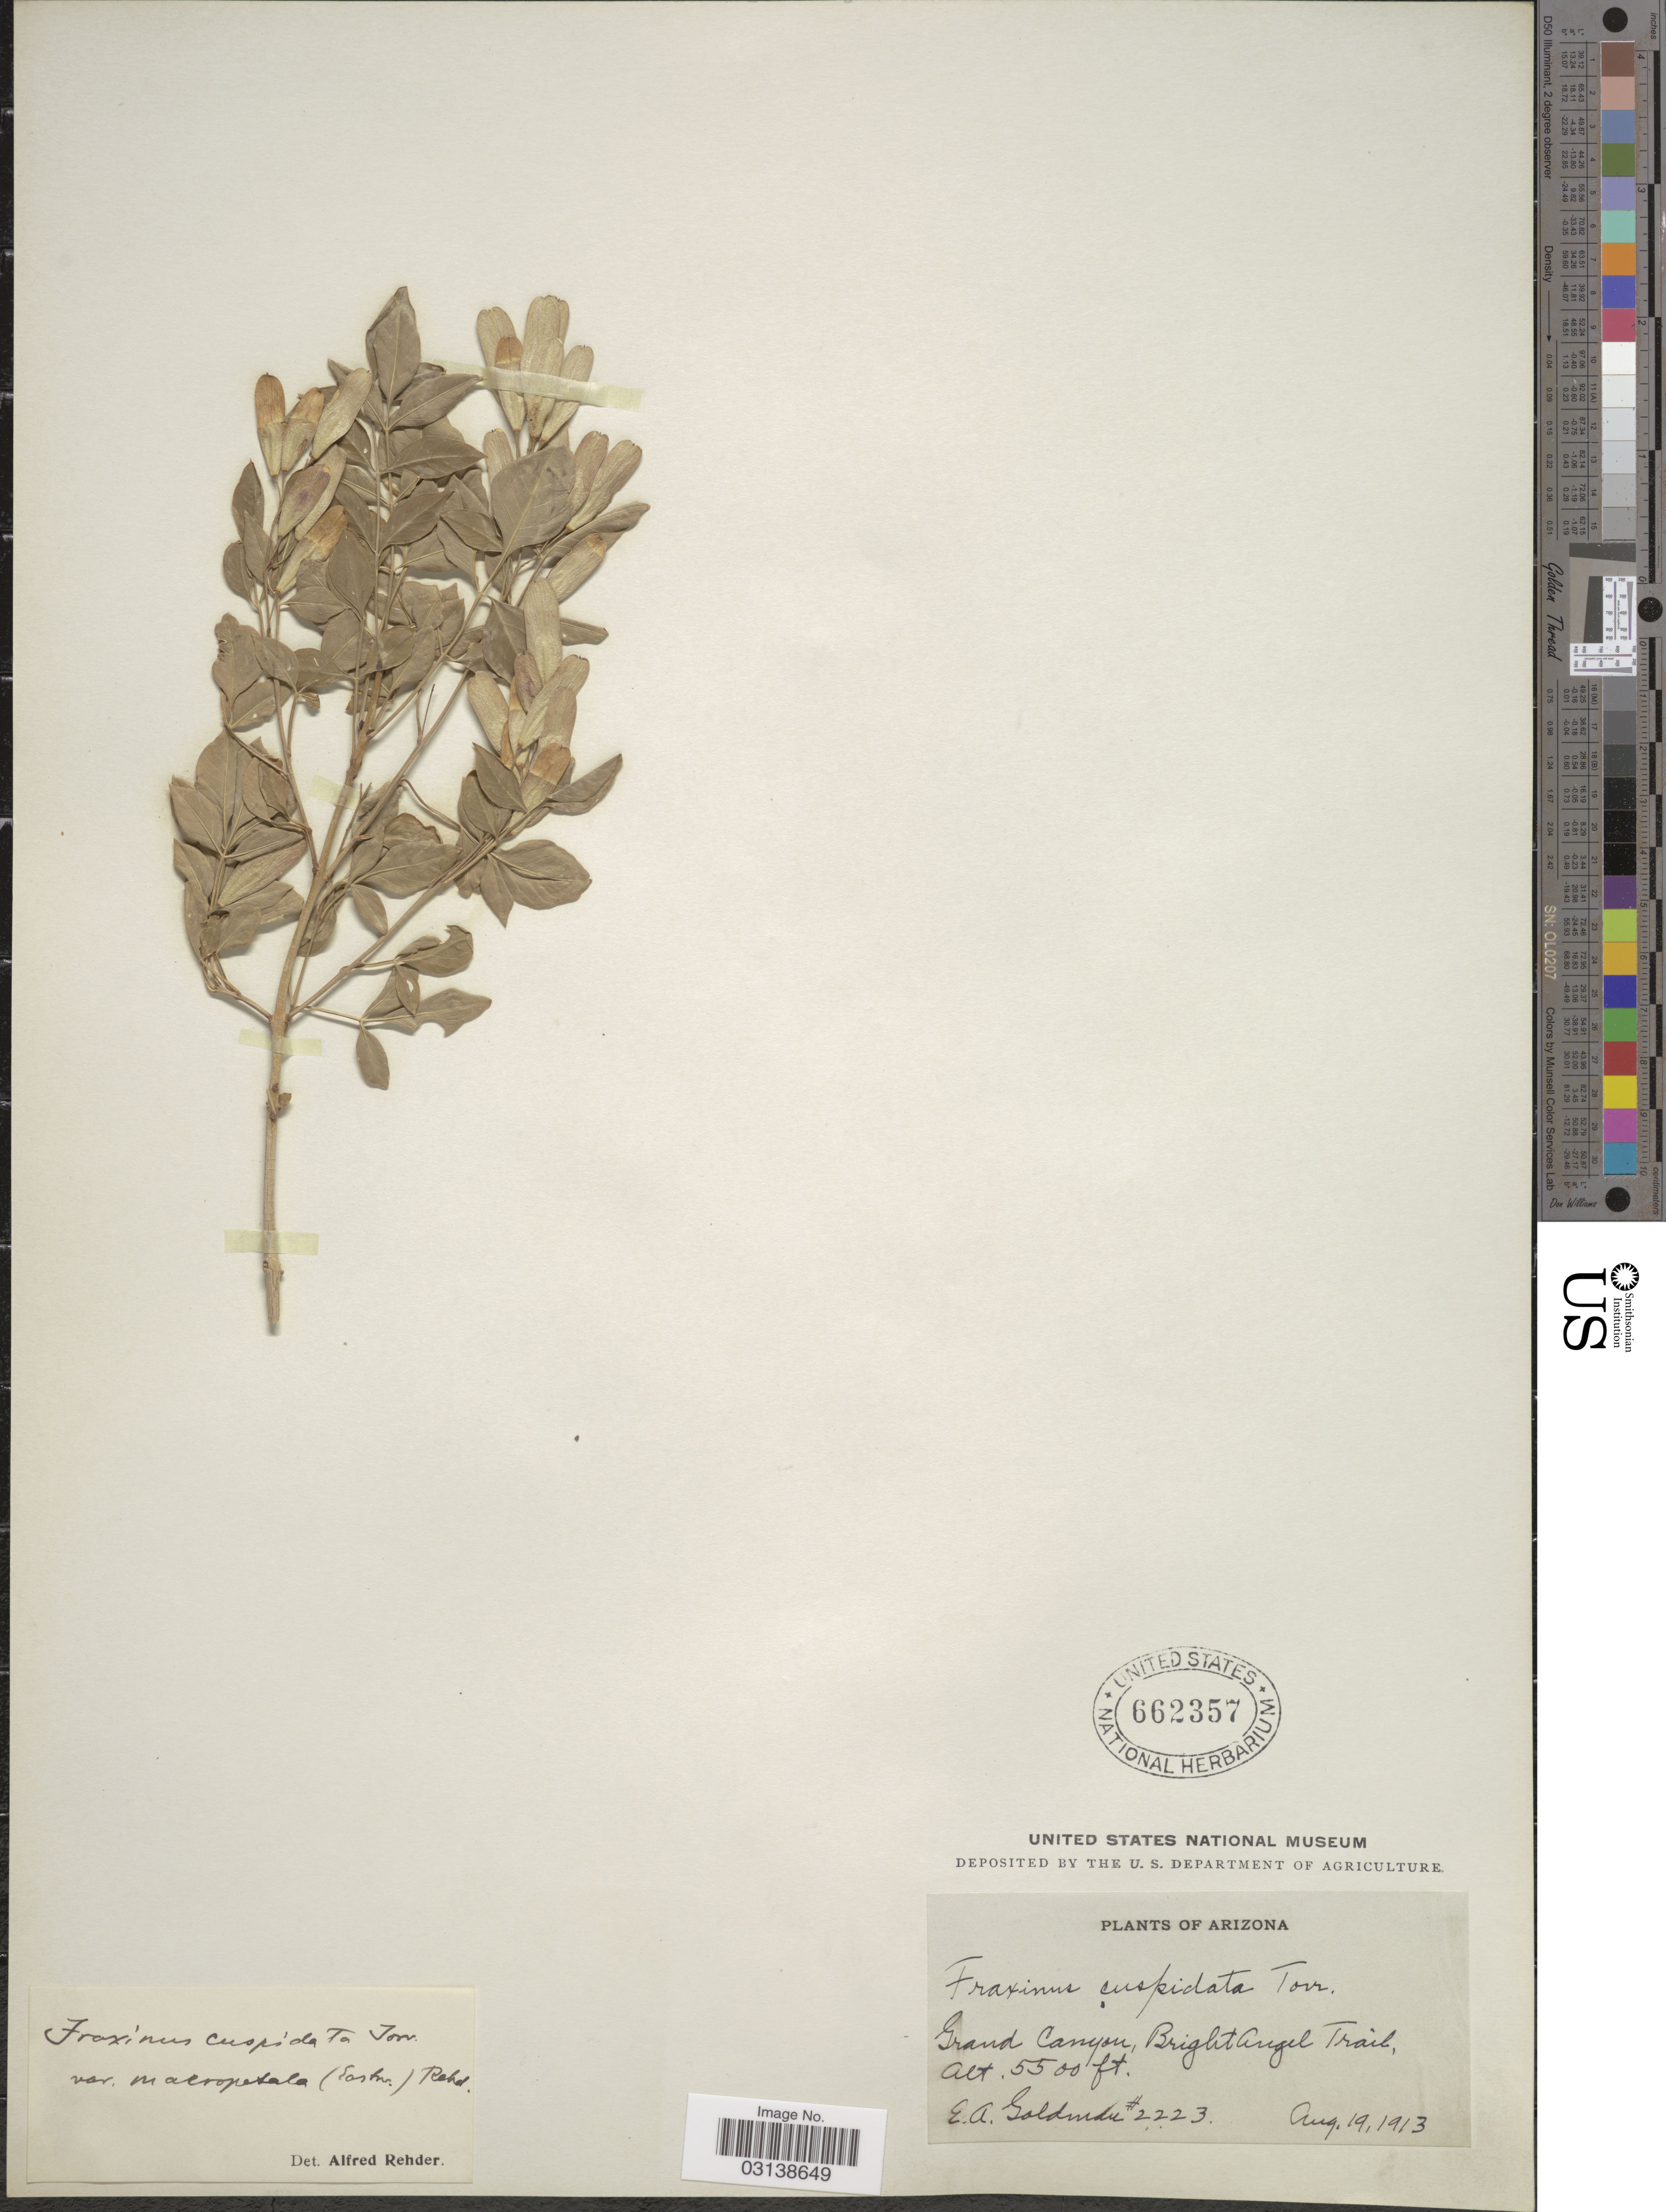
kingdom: Plantae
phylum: Tracheophyta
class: Magnoliopsida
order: Lamiales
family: Oleaceae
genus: Fraxinus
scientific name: Fraxinus cuspidata var. macropetala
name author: (Eastw.) Rehder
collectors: E. A. Goldman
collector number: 2223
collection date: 1913-08-19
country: United States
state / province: Arizona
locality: Grand Canyon, Bright Angel Trail.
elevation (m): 1676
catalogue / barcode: US 662357